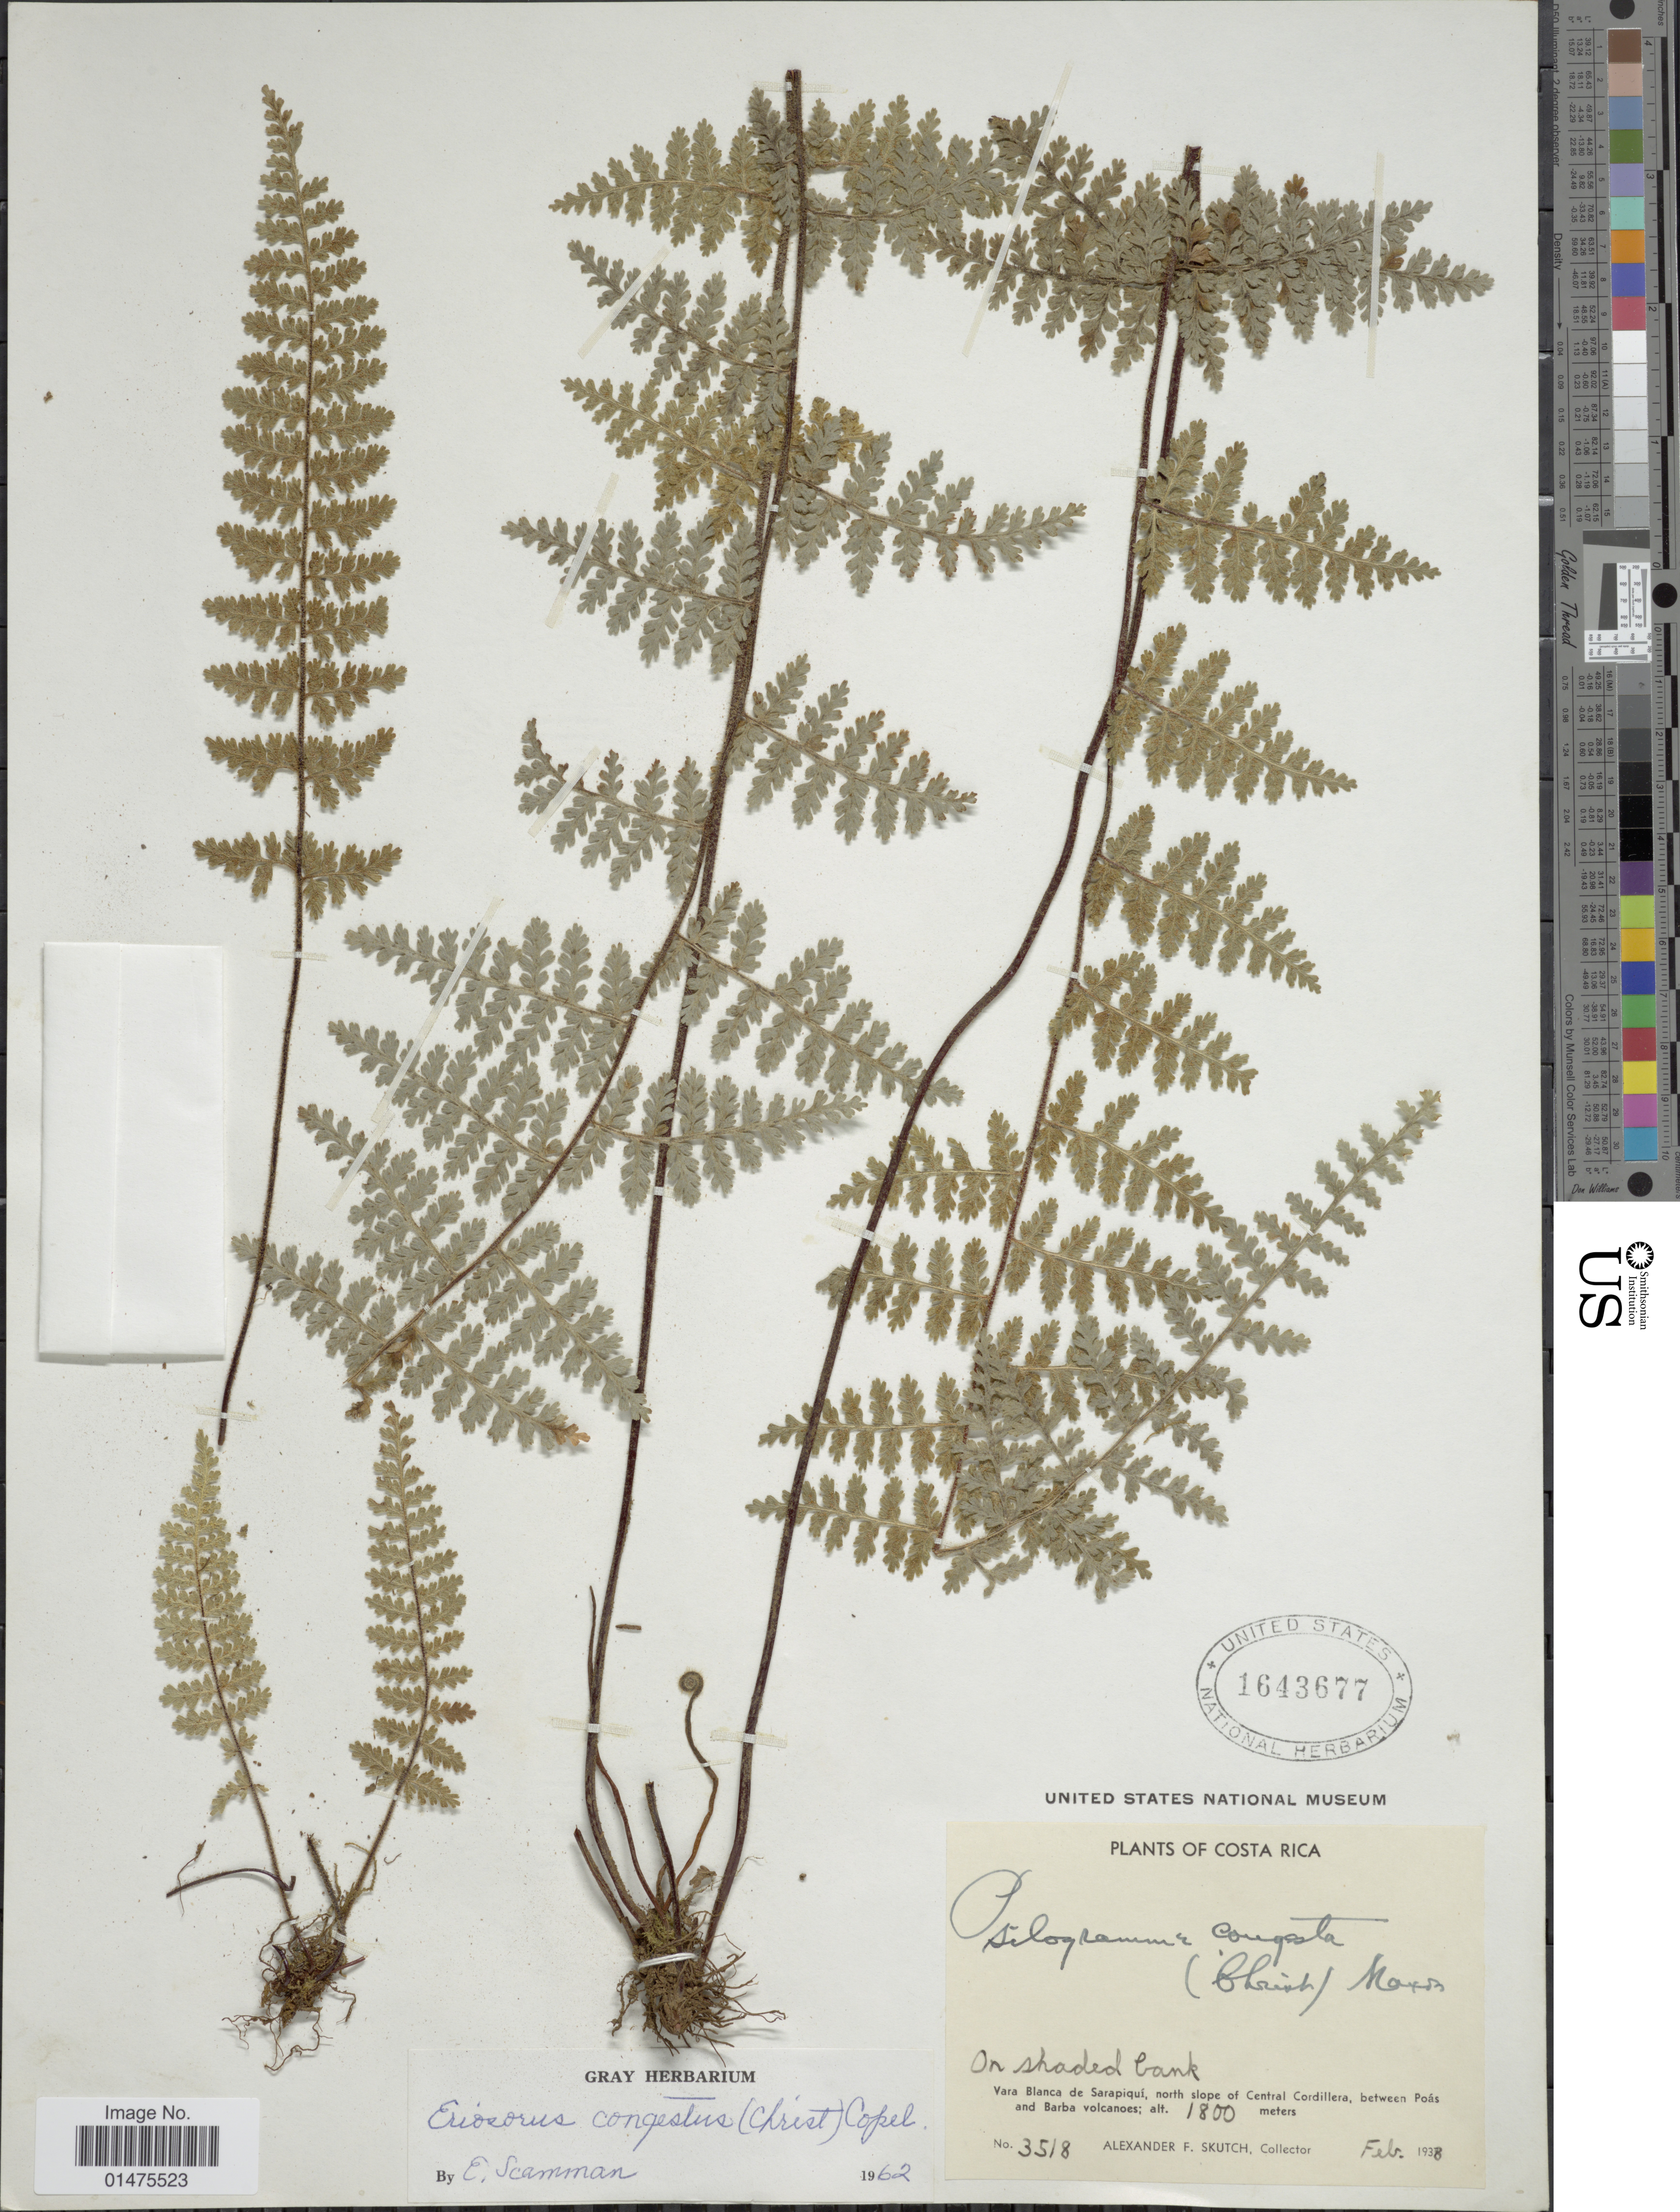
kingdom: Plantae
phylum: Tracheophyta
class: Polypodiopsida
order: Polypodiales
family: Pteridaceae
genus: Jamesonia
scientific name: Jamesonia congesta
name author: (Christ) Christenh.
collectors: A. F. Skutch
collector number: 3518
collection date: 1903-02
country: Costa Rica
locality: Vara Blanca de Sarapiquí, north slope Central Cordillera, between Poás and Barba volcanoes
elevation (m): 1800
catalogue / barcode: US 1643677